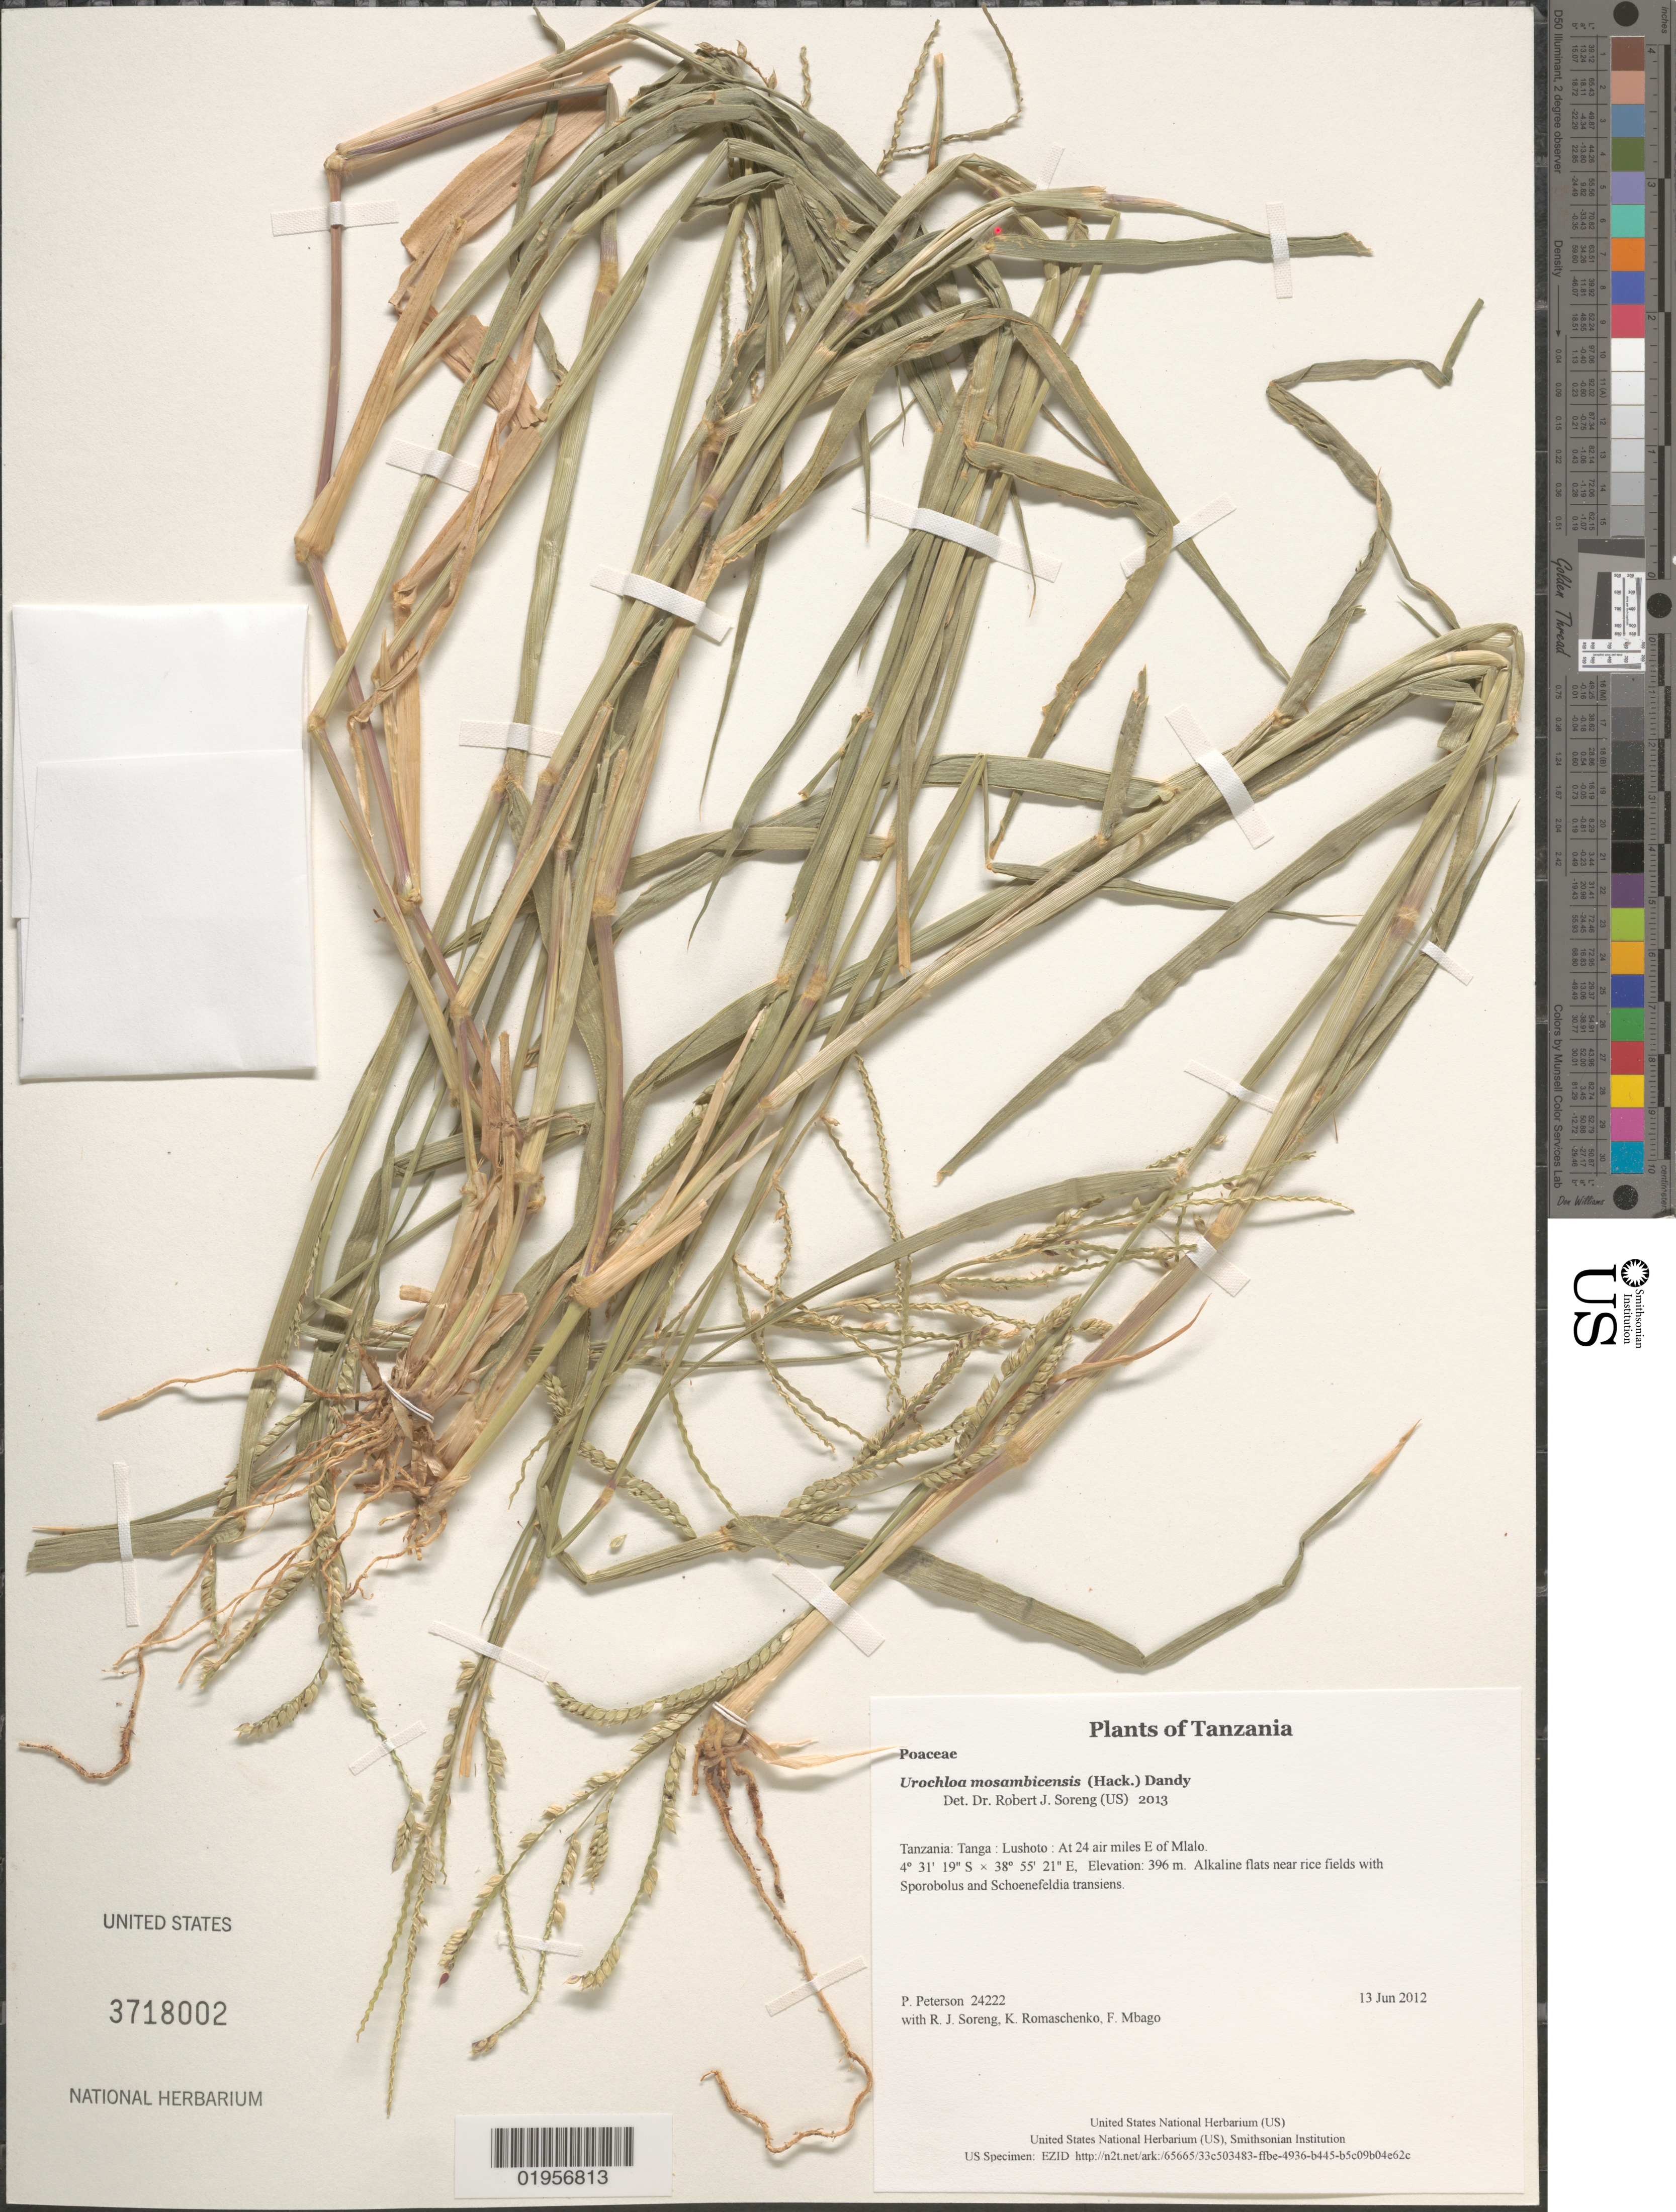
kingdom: Plantae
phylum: Tracheophyta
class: Liliopsida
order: Poales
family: Poaceae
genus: Urochloa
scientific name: Urochloa mosambicensis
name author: (Hack.) Dandy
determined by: Soreng, Robert J., Research Associate (BOT), Smithsonian Institution - National Museum of Natural History (UNITED STATES)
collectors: P. M. Peterson, R. J. Soreng, K. Romaschenko & F. Mbago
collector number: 24222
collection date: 2012-06-13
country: Tanzania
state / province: Tanga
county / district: Lushoto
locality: At 24 air miles E of Mlalo.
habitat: Alkaline flats near rice fields with Sporobolus and Schoenefeldia transiens.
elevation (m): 396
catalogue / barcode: US 3718002